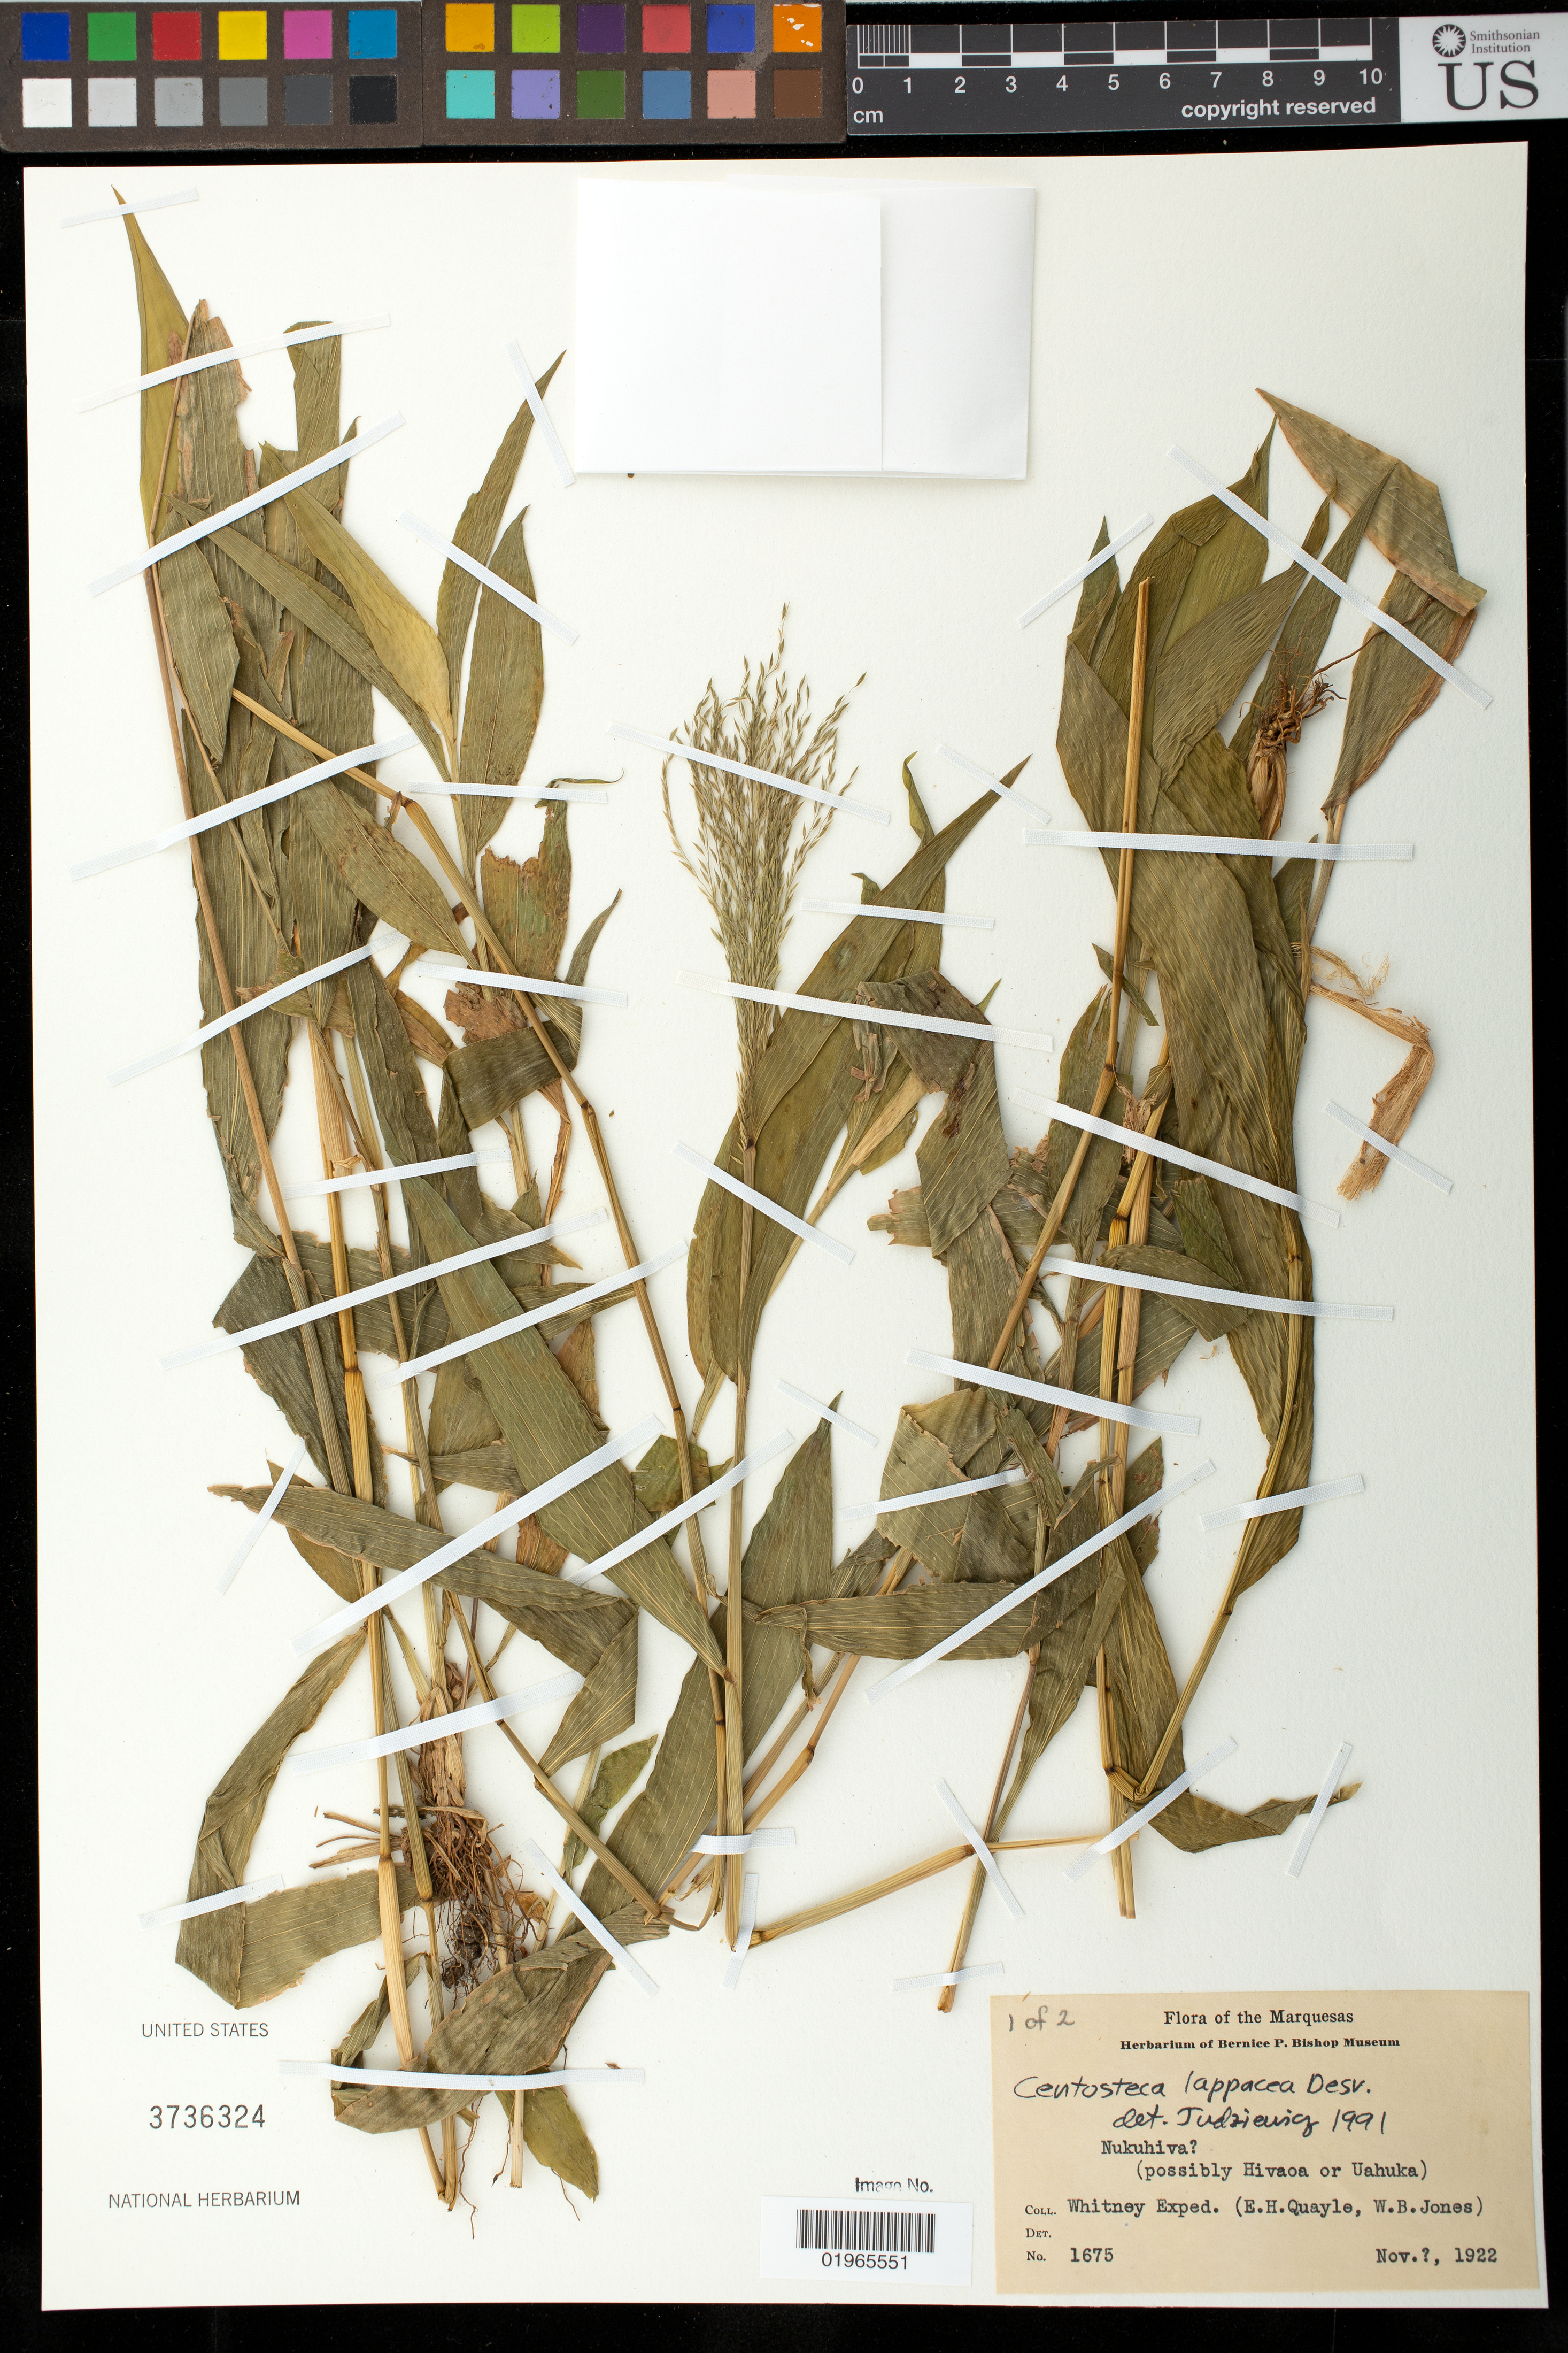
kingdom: Plantae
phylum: Tracheophyta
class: Liliopsida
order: Poales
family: Poaceae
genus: Centotheca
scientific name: Centotheca lappacea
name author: (L.) Desv.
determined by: Judziewicz, E. J.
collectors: E. Quayle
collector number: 1675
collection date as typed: Sept. 7, 1922?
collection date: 1922-09-07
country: French Polynesia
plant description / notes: "Nuku Hiva? (possibly Hiva Oa or Ua Huka) Whitney Exped. (E.H. Quayle, W.B. Jones) Nov.?, 1922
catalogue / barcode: US 3736324